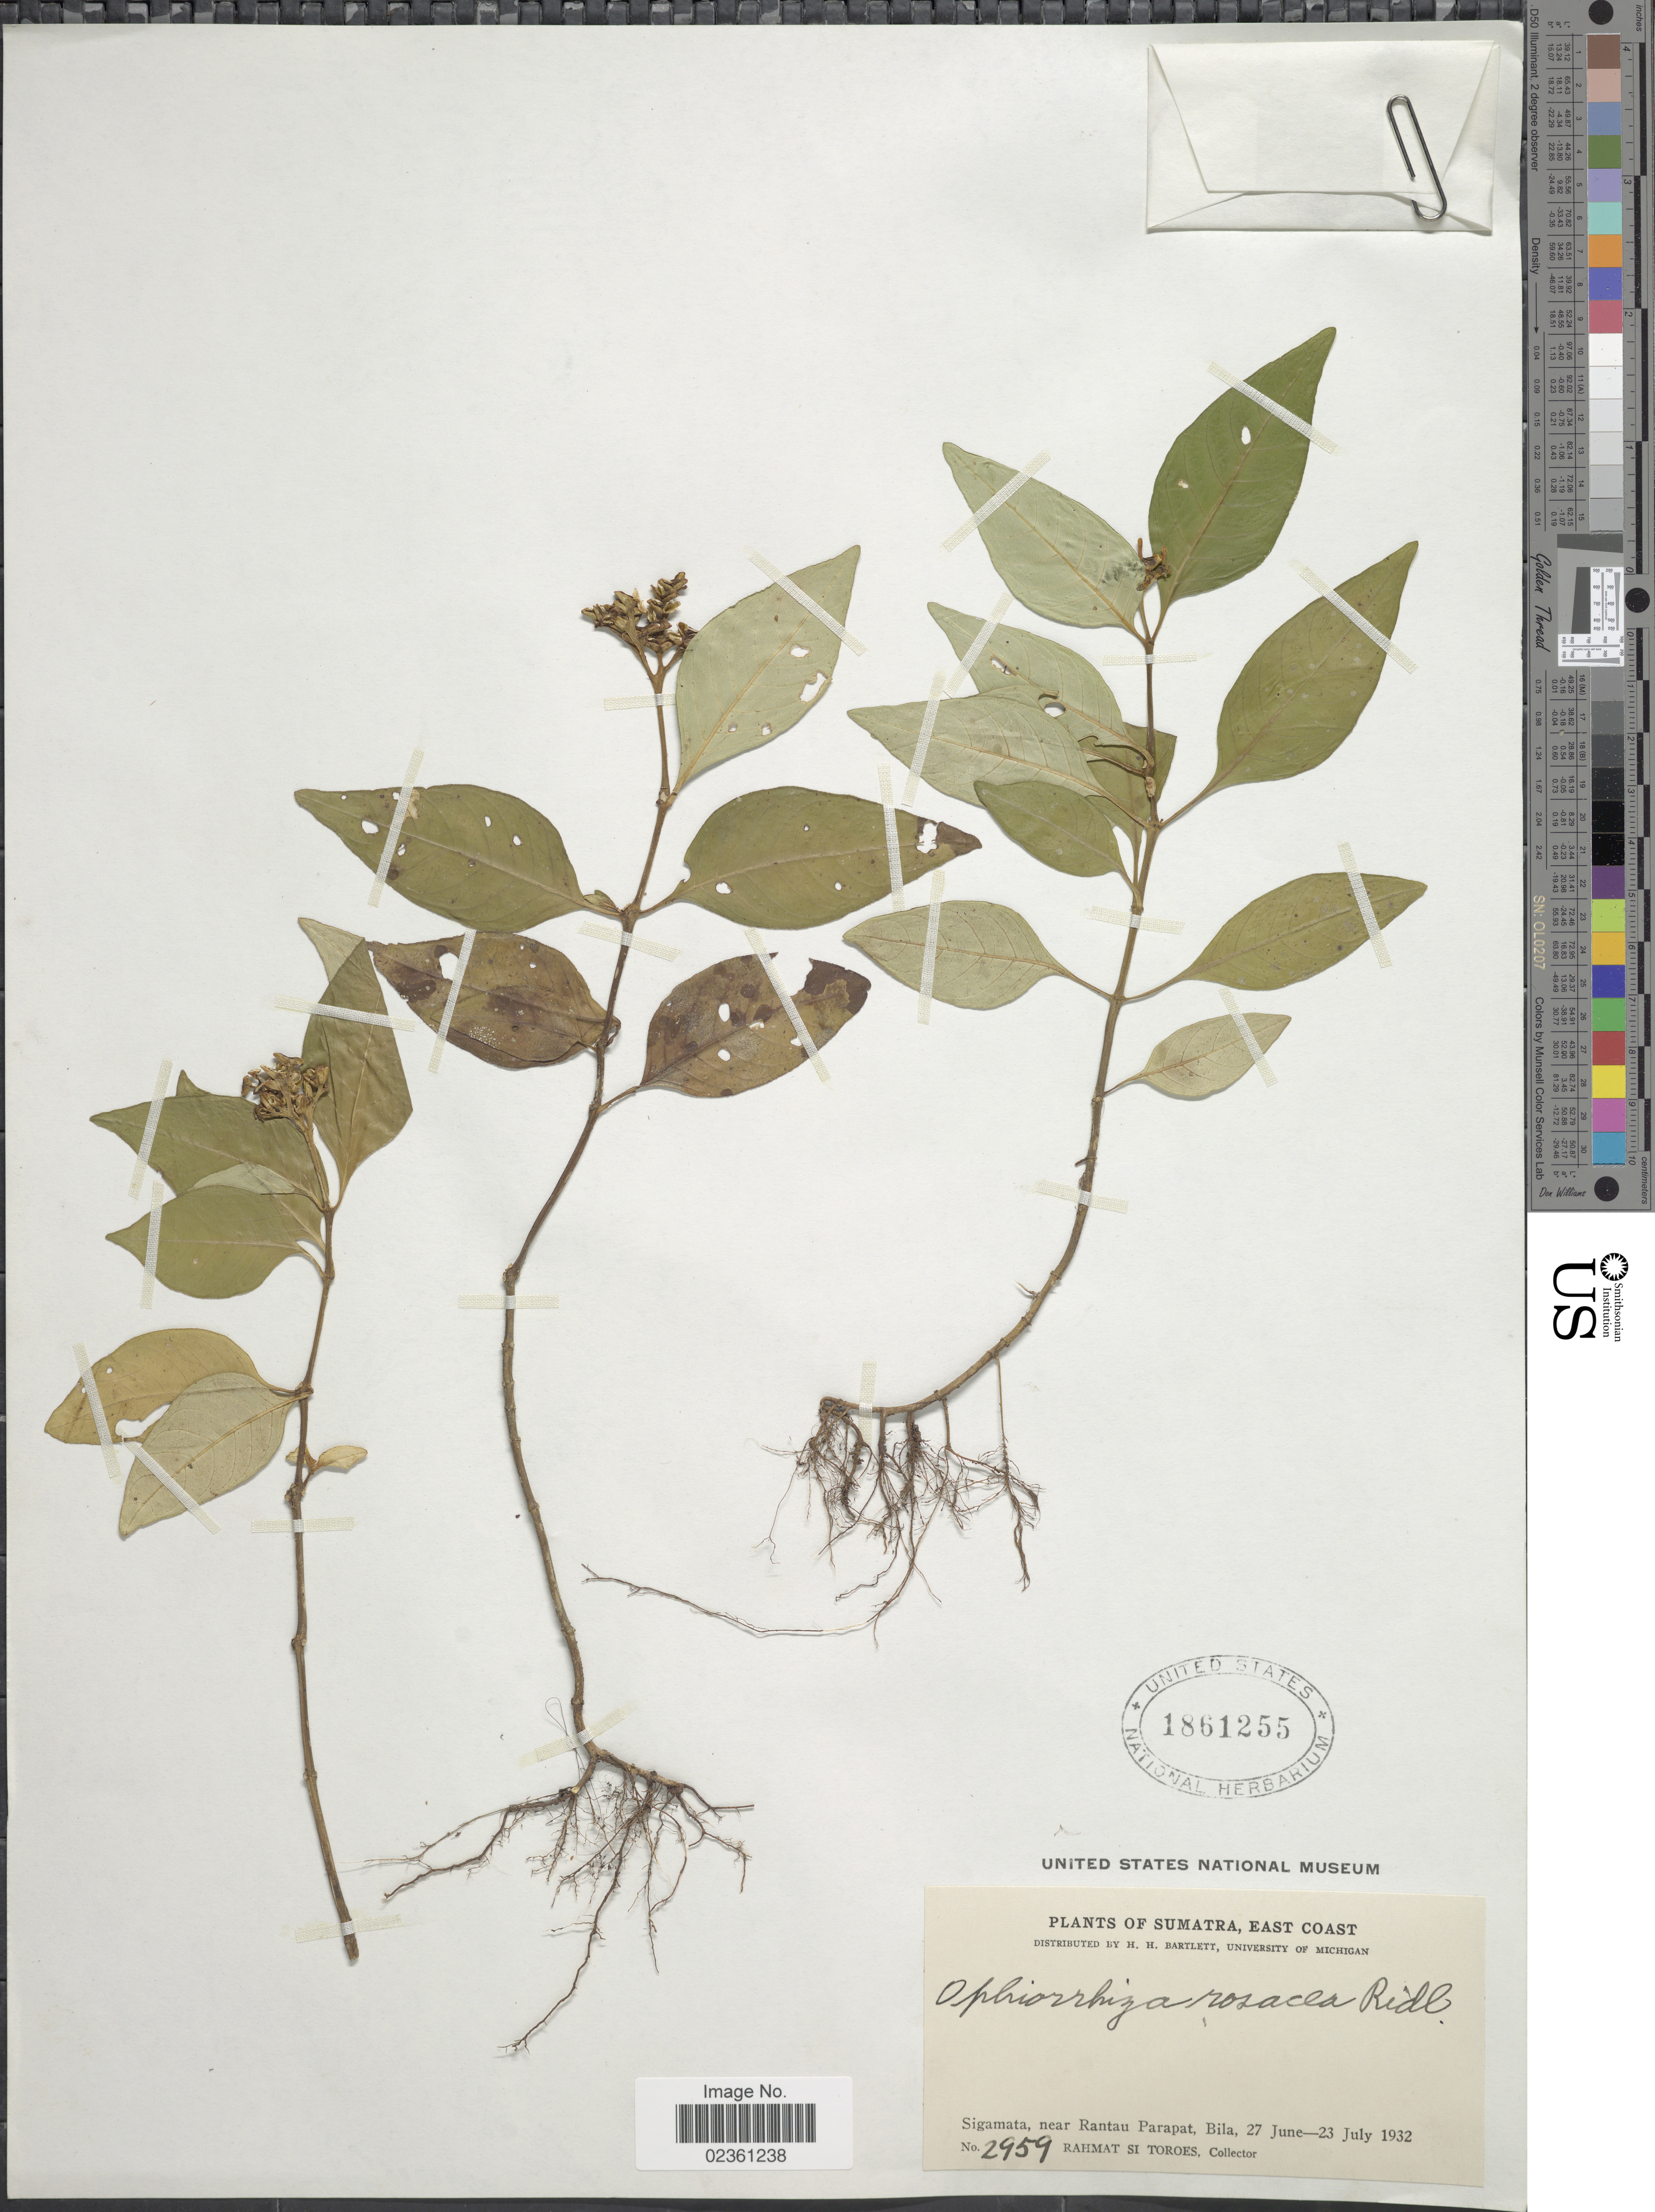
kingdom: Plantae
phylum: Tracheophyta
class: Magnoliopsida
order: Gentianales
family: Rubiaceae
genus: Ophiorrhiza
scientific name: Ophiorrhiza rosacea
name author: Ridl.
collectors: Rahmat Si Boeea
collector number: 2959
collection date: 1932-06-27/1932-07-23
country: Indonesia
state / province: Sumatra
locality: East Coast, Sigamata, near Rantau Parapat, Bila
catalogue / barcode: US 1861255